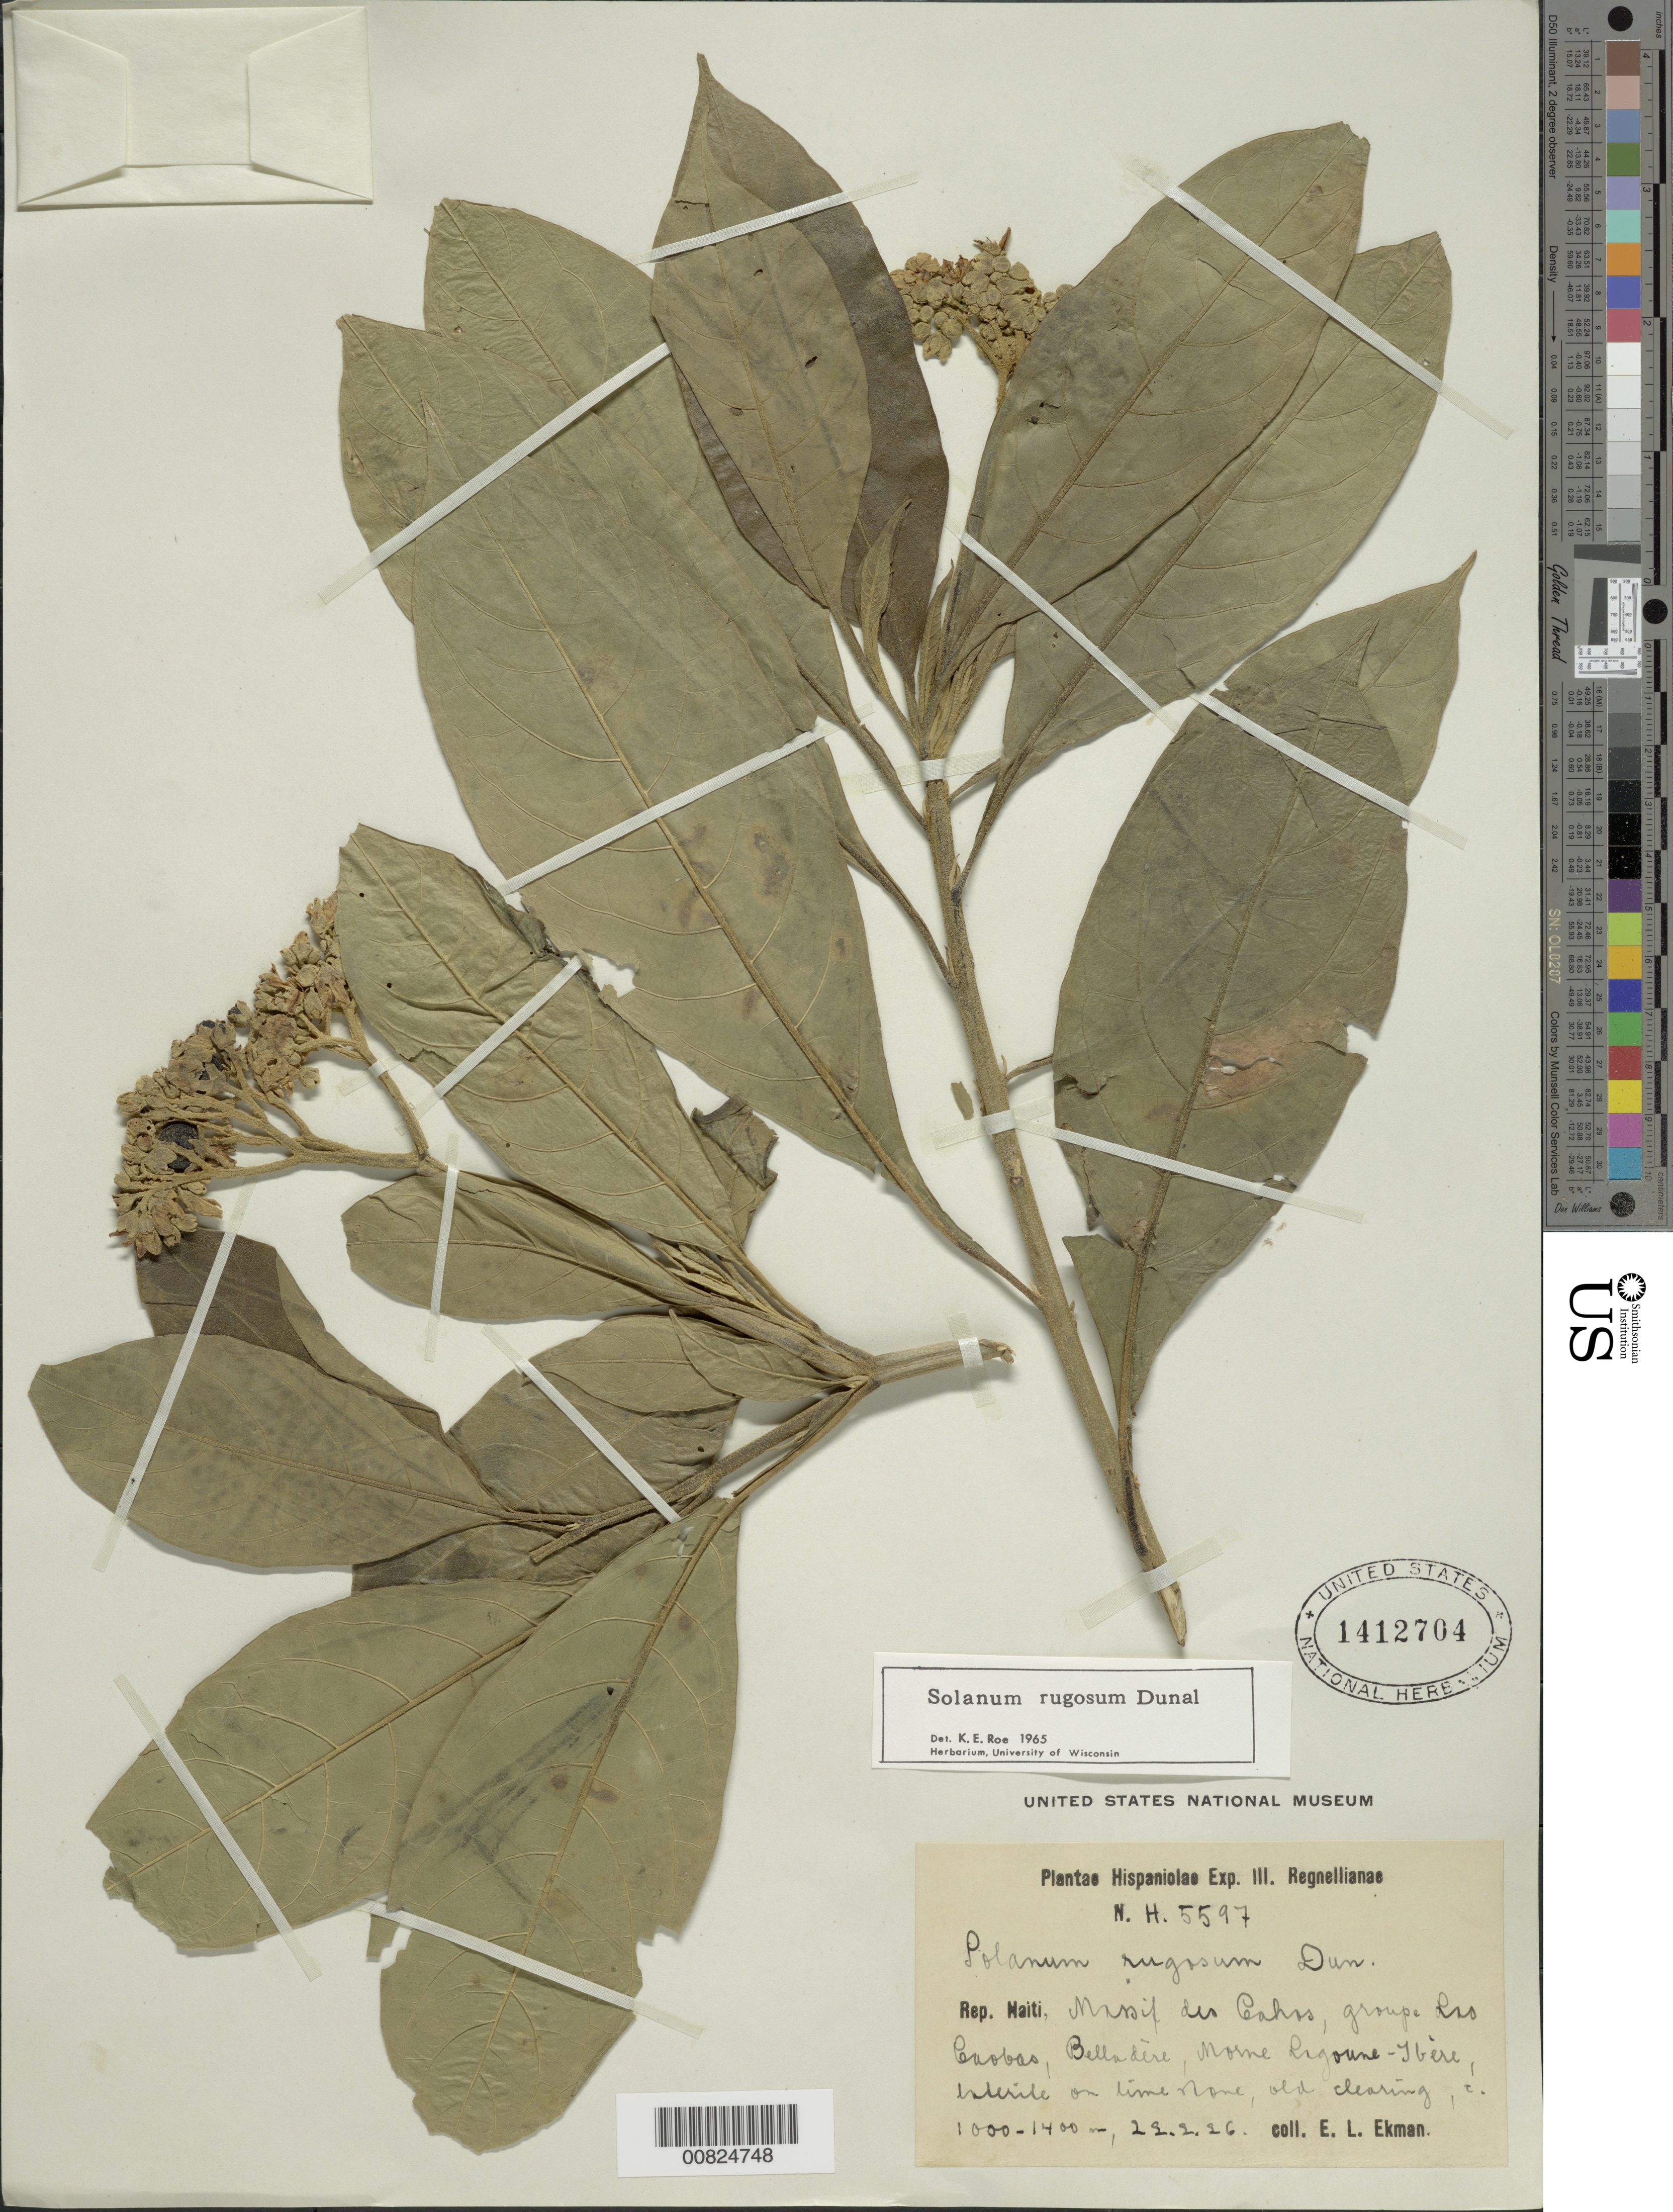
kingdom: Plantae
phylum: Tracheophyta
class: Magnoliopsida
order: Solanales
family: Solanaceae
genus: Solanum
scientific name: Solanum rugosum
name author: Dunal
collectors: E. L. Ekman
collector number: H 5597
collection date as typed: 22 Feb 1926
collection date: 1926-02-22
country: Haiti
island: Hispaniola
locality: Massif des Cahos, groupe Las Cuabas, Belladère, Morne Lagoune-Tbere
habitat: On limestone in old clearing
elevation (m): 1000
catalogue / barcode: US 1412704